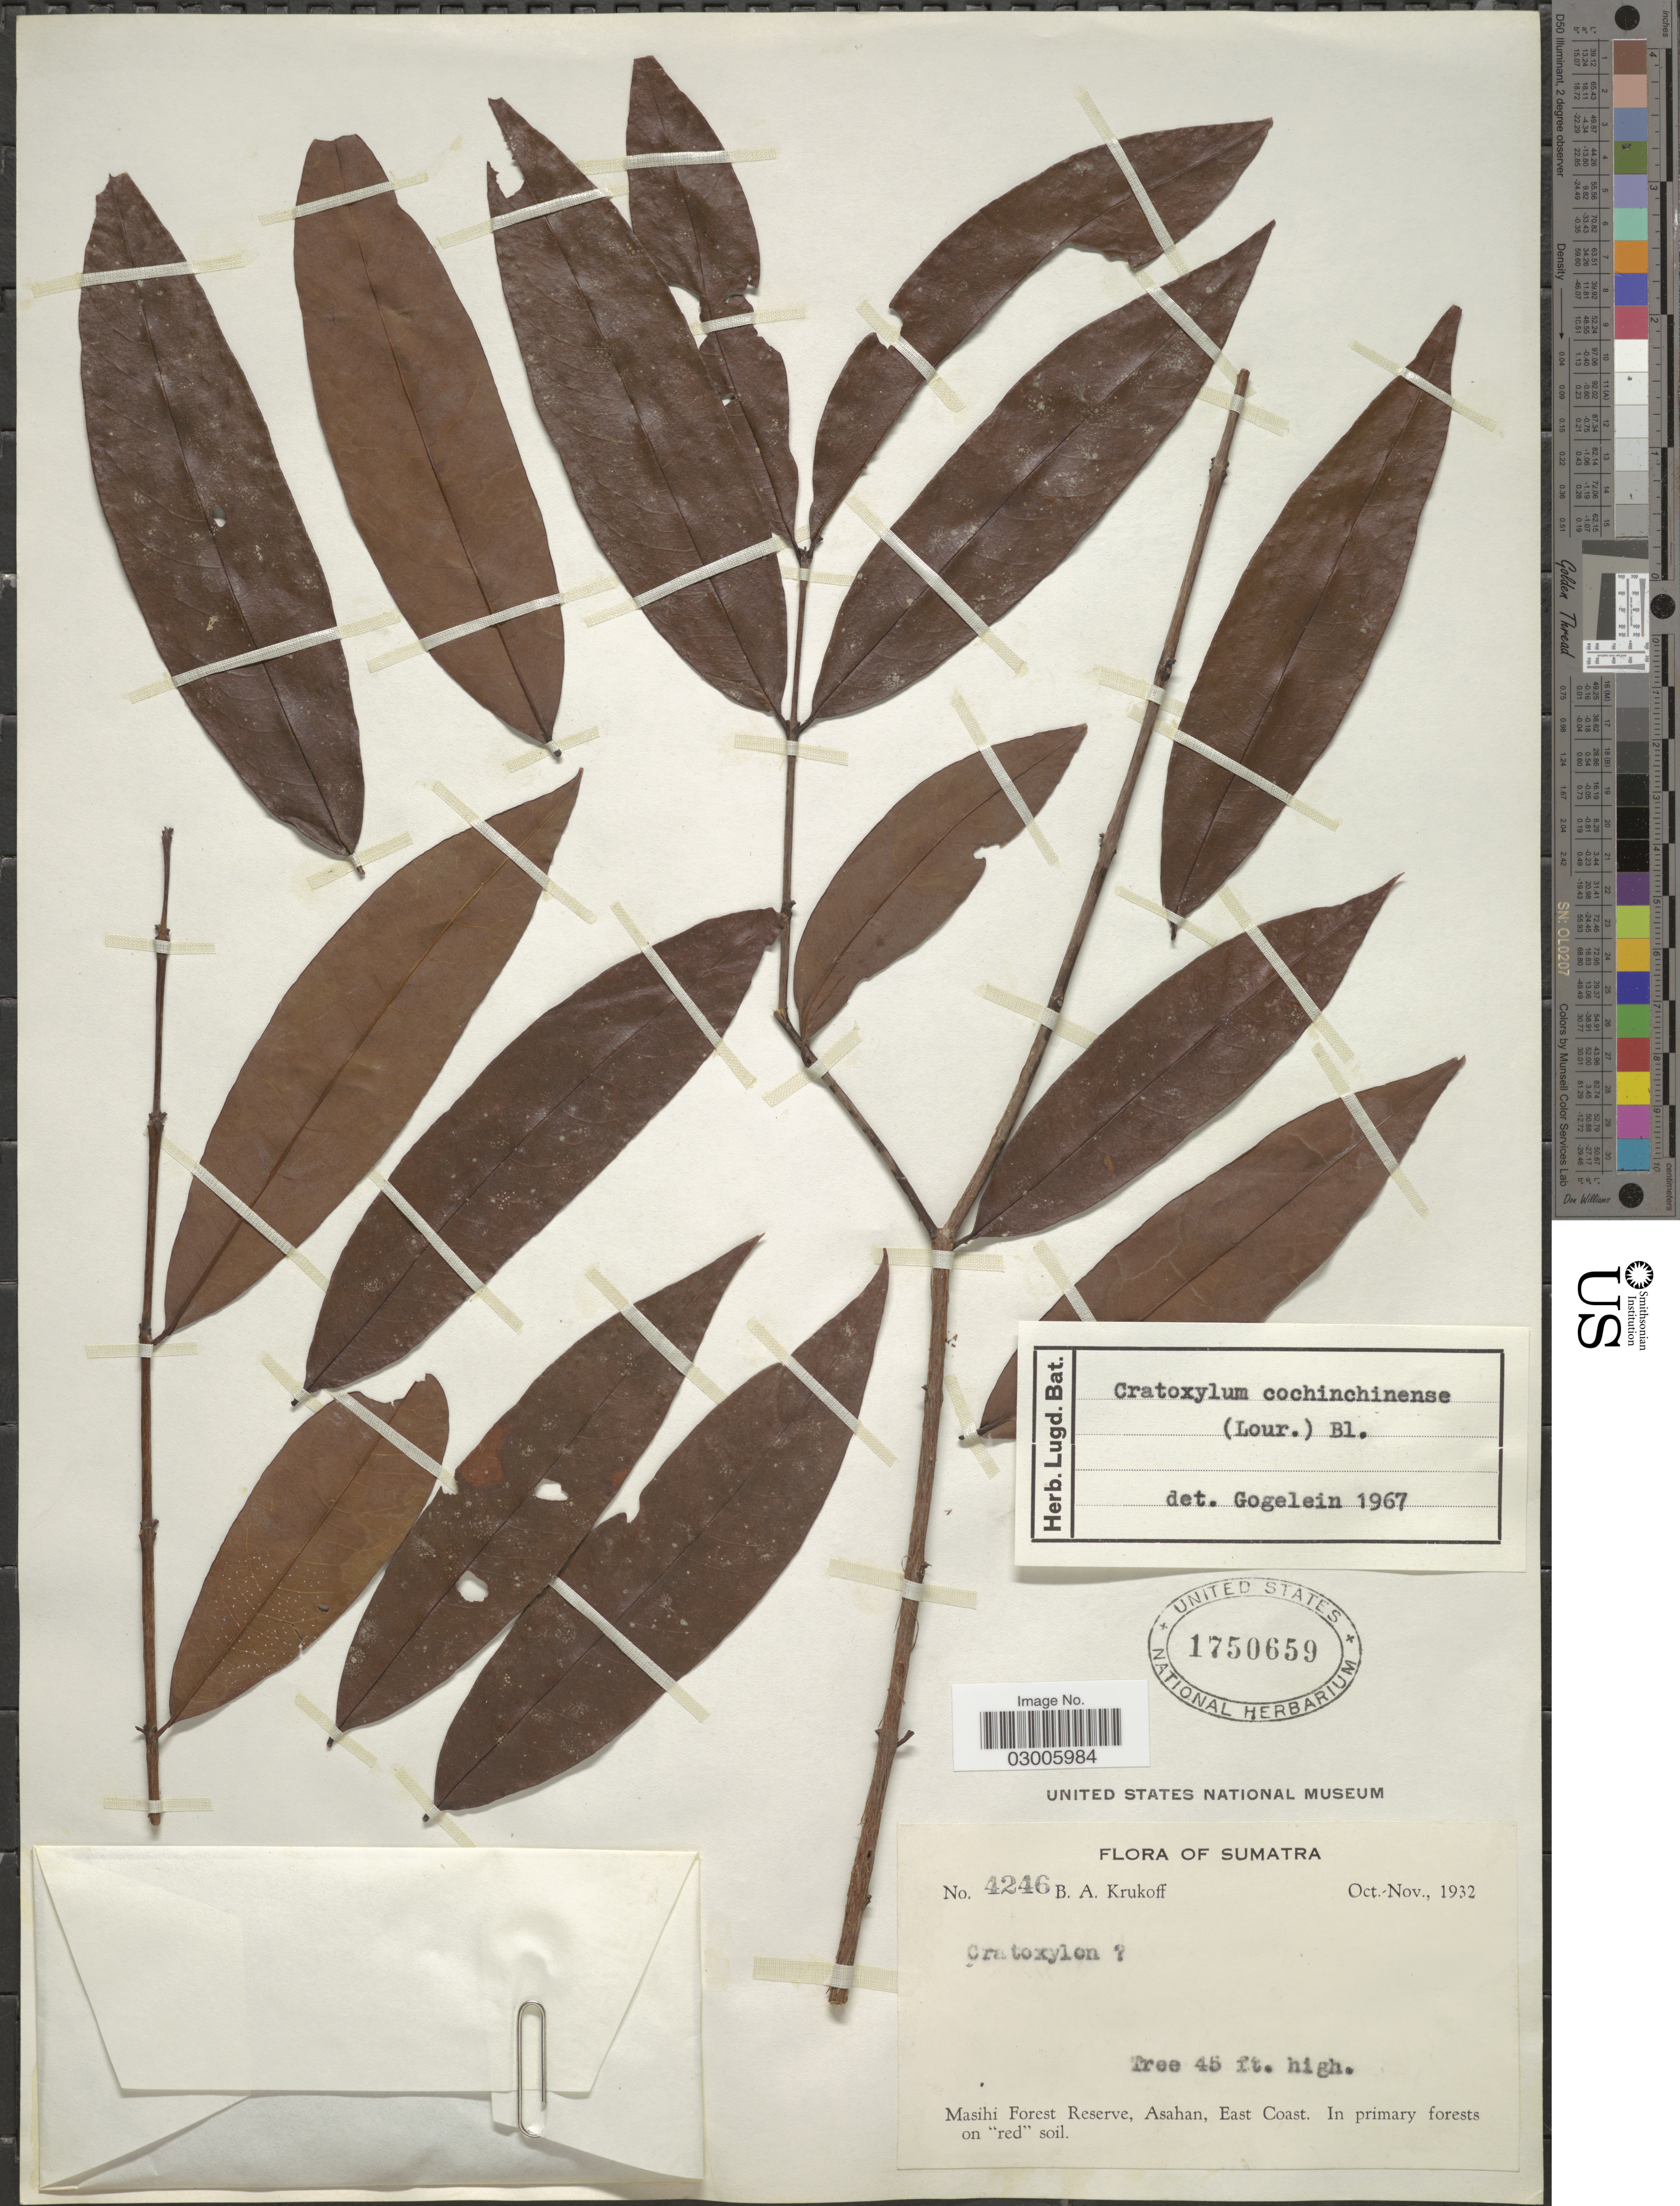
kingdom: Plantae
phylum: Tracheophyta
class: Magnoliopsida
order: Malpighiales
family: Hypericaceae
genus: Cratoxylum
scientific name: Cratoxylum cochinchinense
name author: (Lour.) Blume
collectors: B. A. Krukoff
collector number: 4246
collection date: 1932-10/1932-11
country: Indonesia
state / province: Sumatra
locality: Masihi Forest Reserve, Asahan, East Coast.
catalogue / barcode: US 1750659